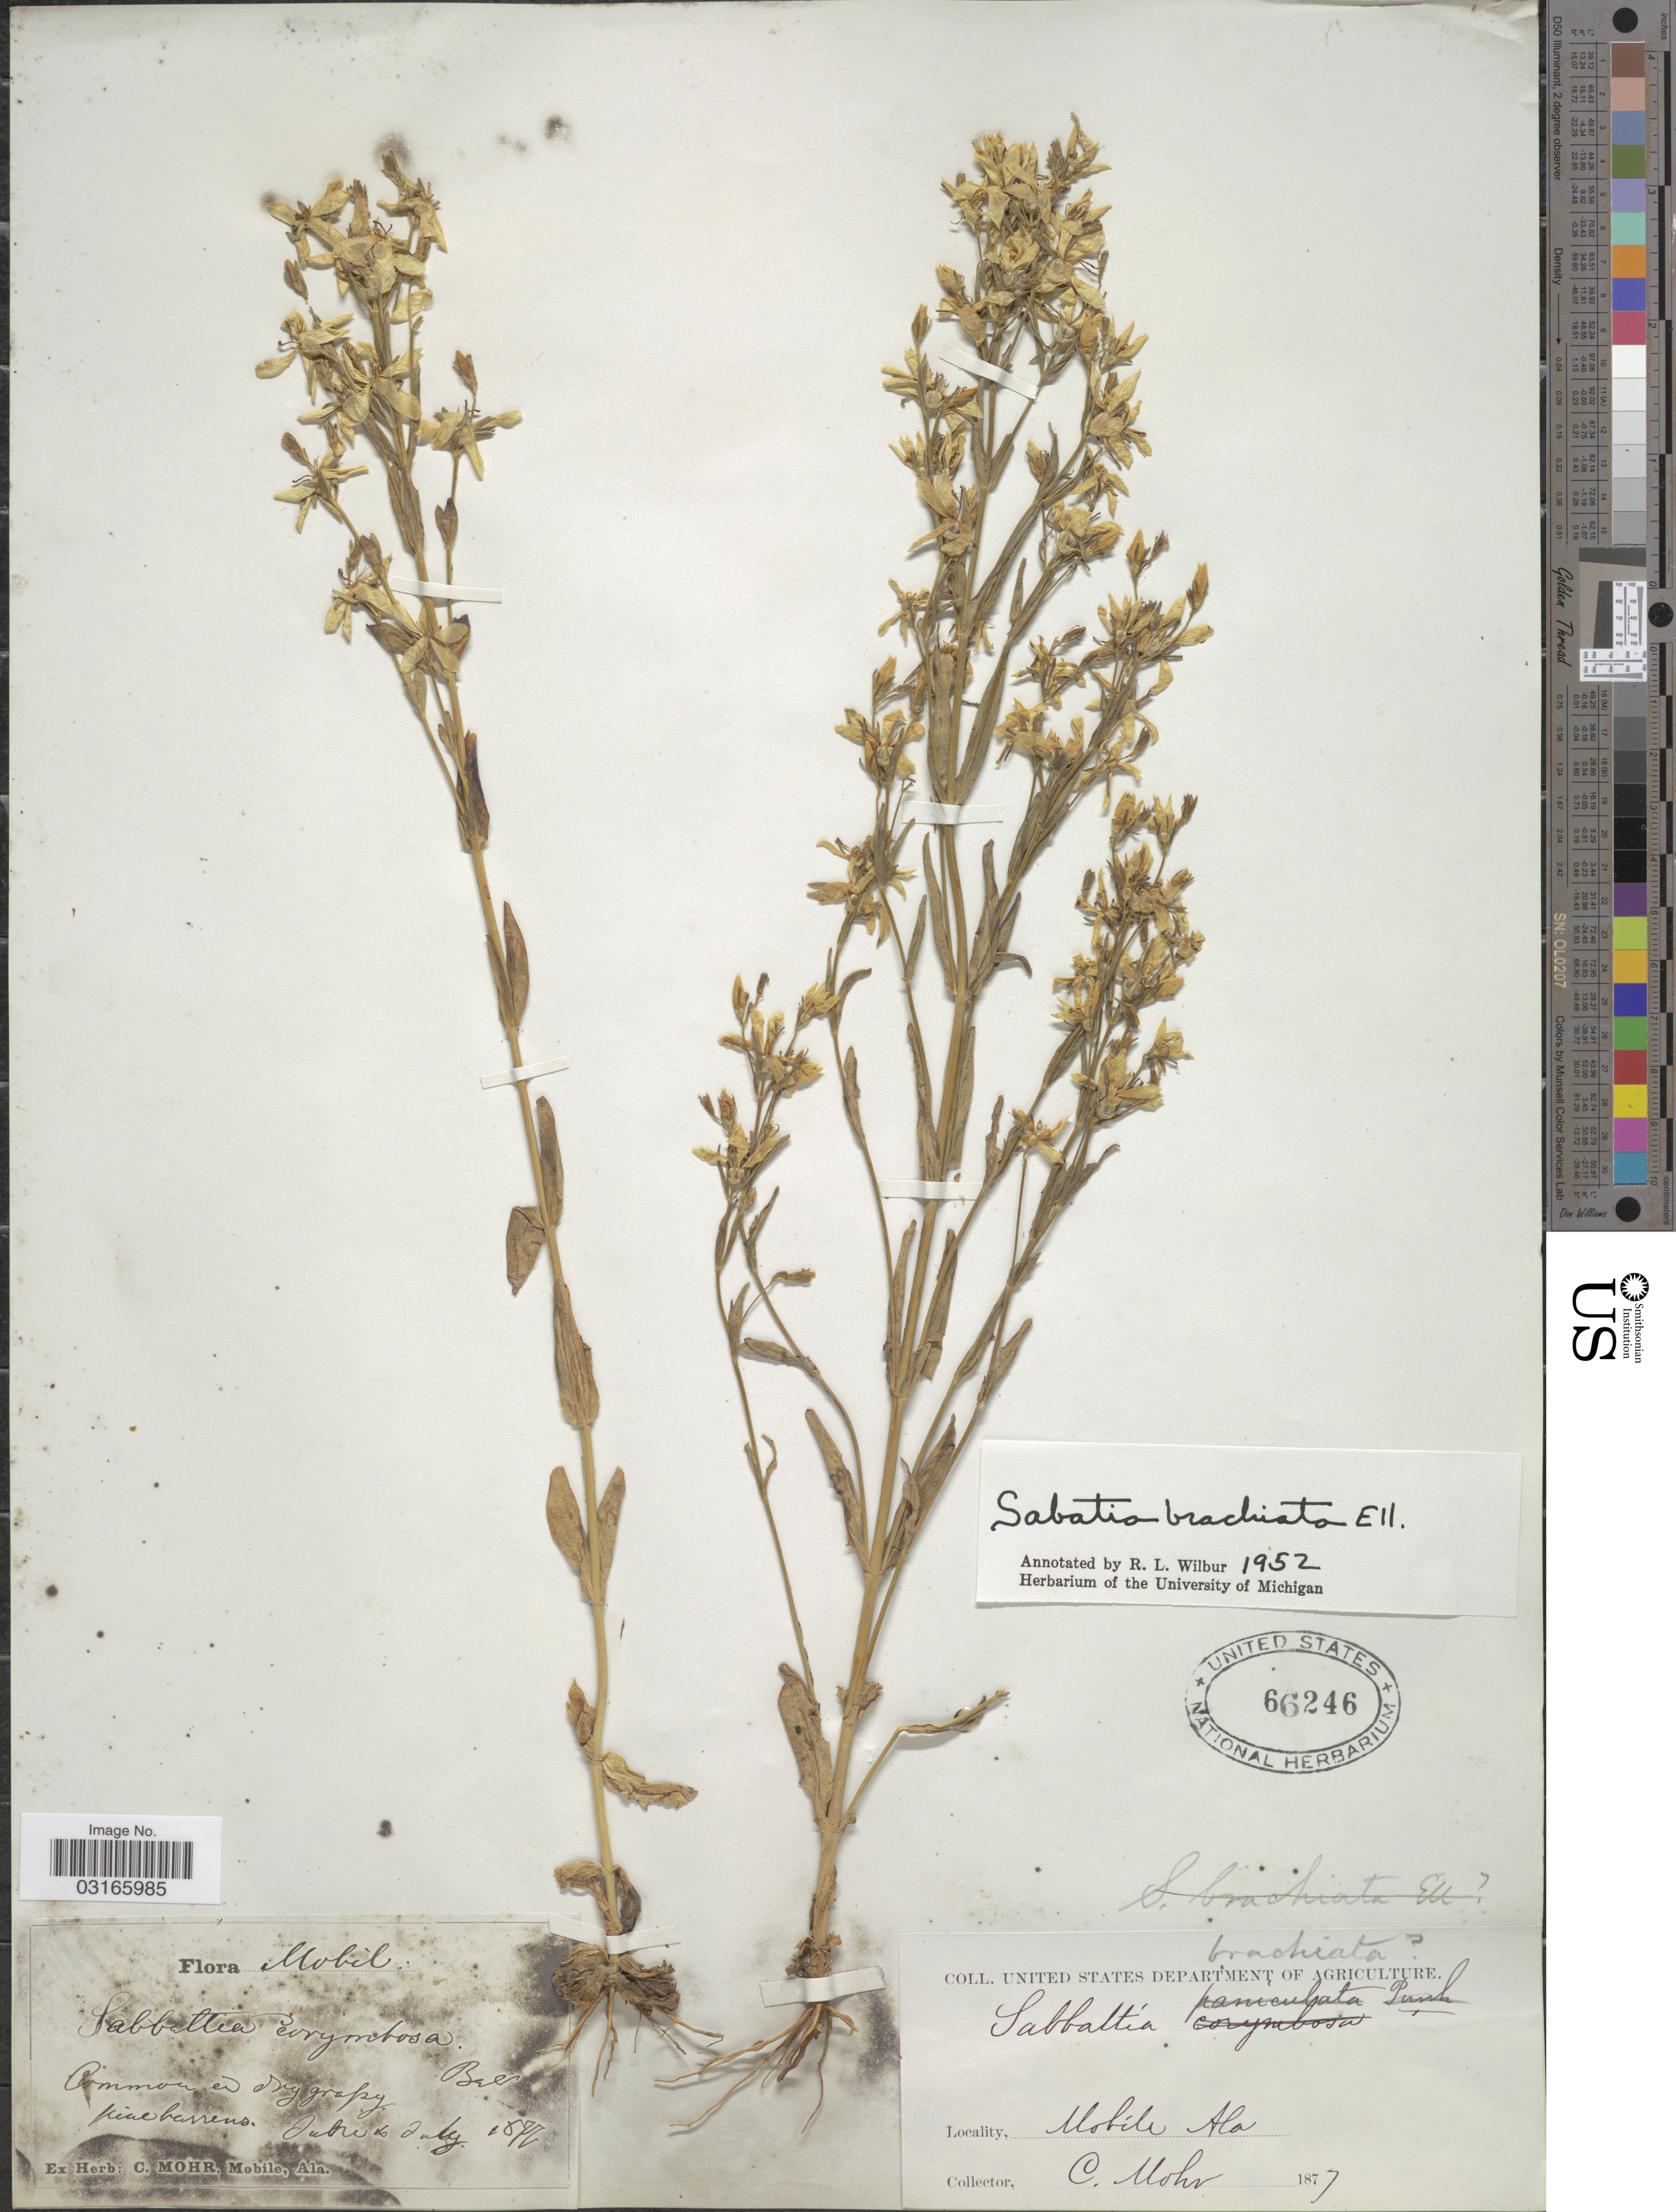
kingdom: Plantae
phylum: Tracheophyta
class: Magnoliopsida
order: Gentianales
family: Gentianaceae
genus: Sabatia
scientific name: Sabatia brachiata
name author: Elliott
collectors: C. T. Mohr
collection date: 1877-02/1877-07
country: United States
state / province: Alabama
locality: Mobile, Ala.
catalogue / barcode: US 66246